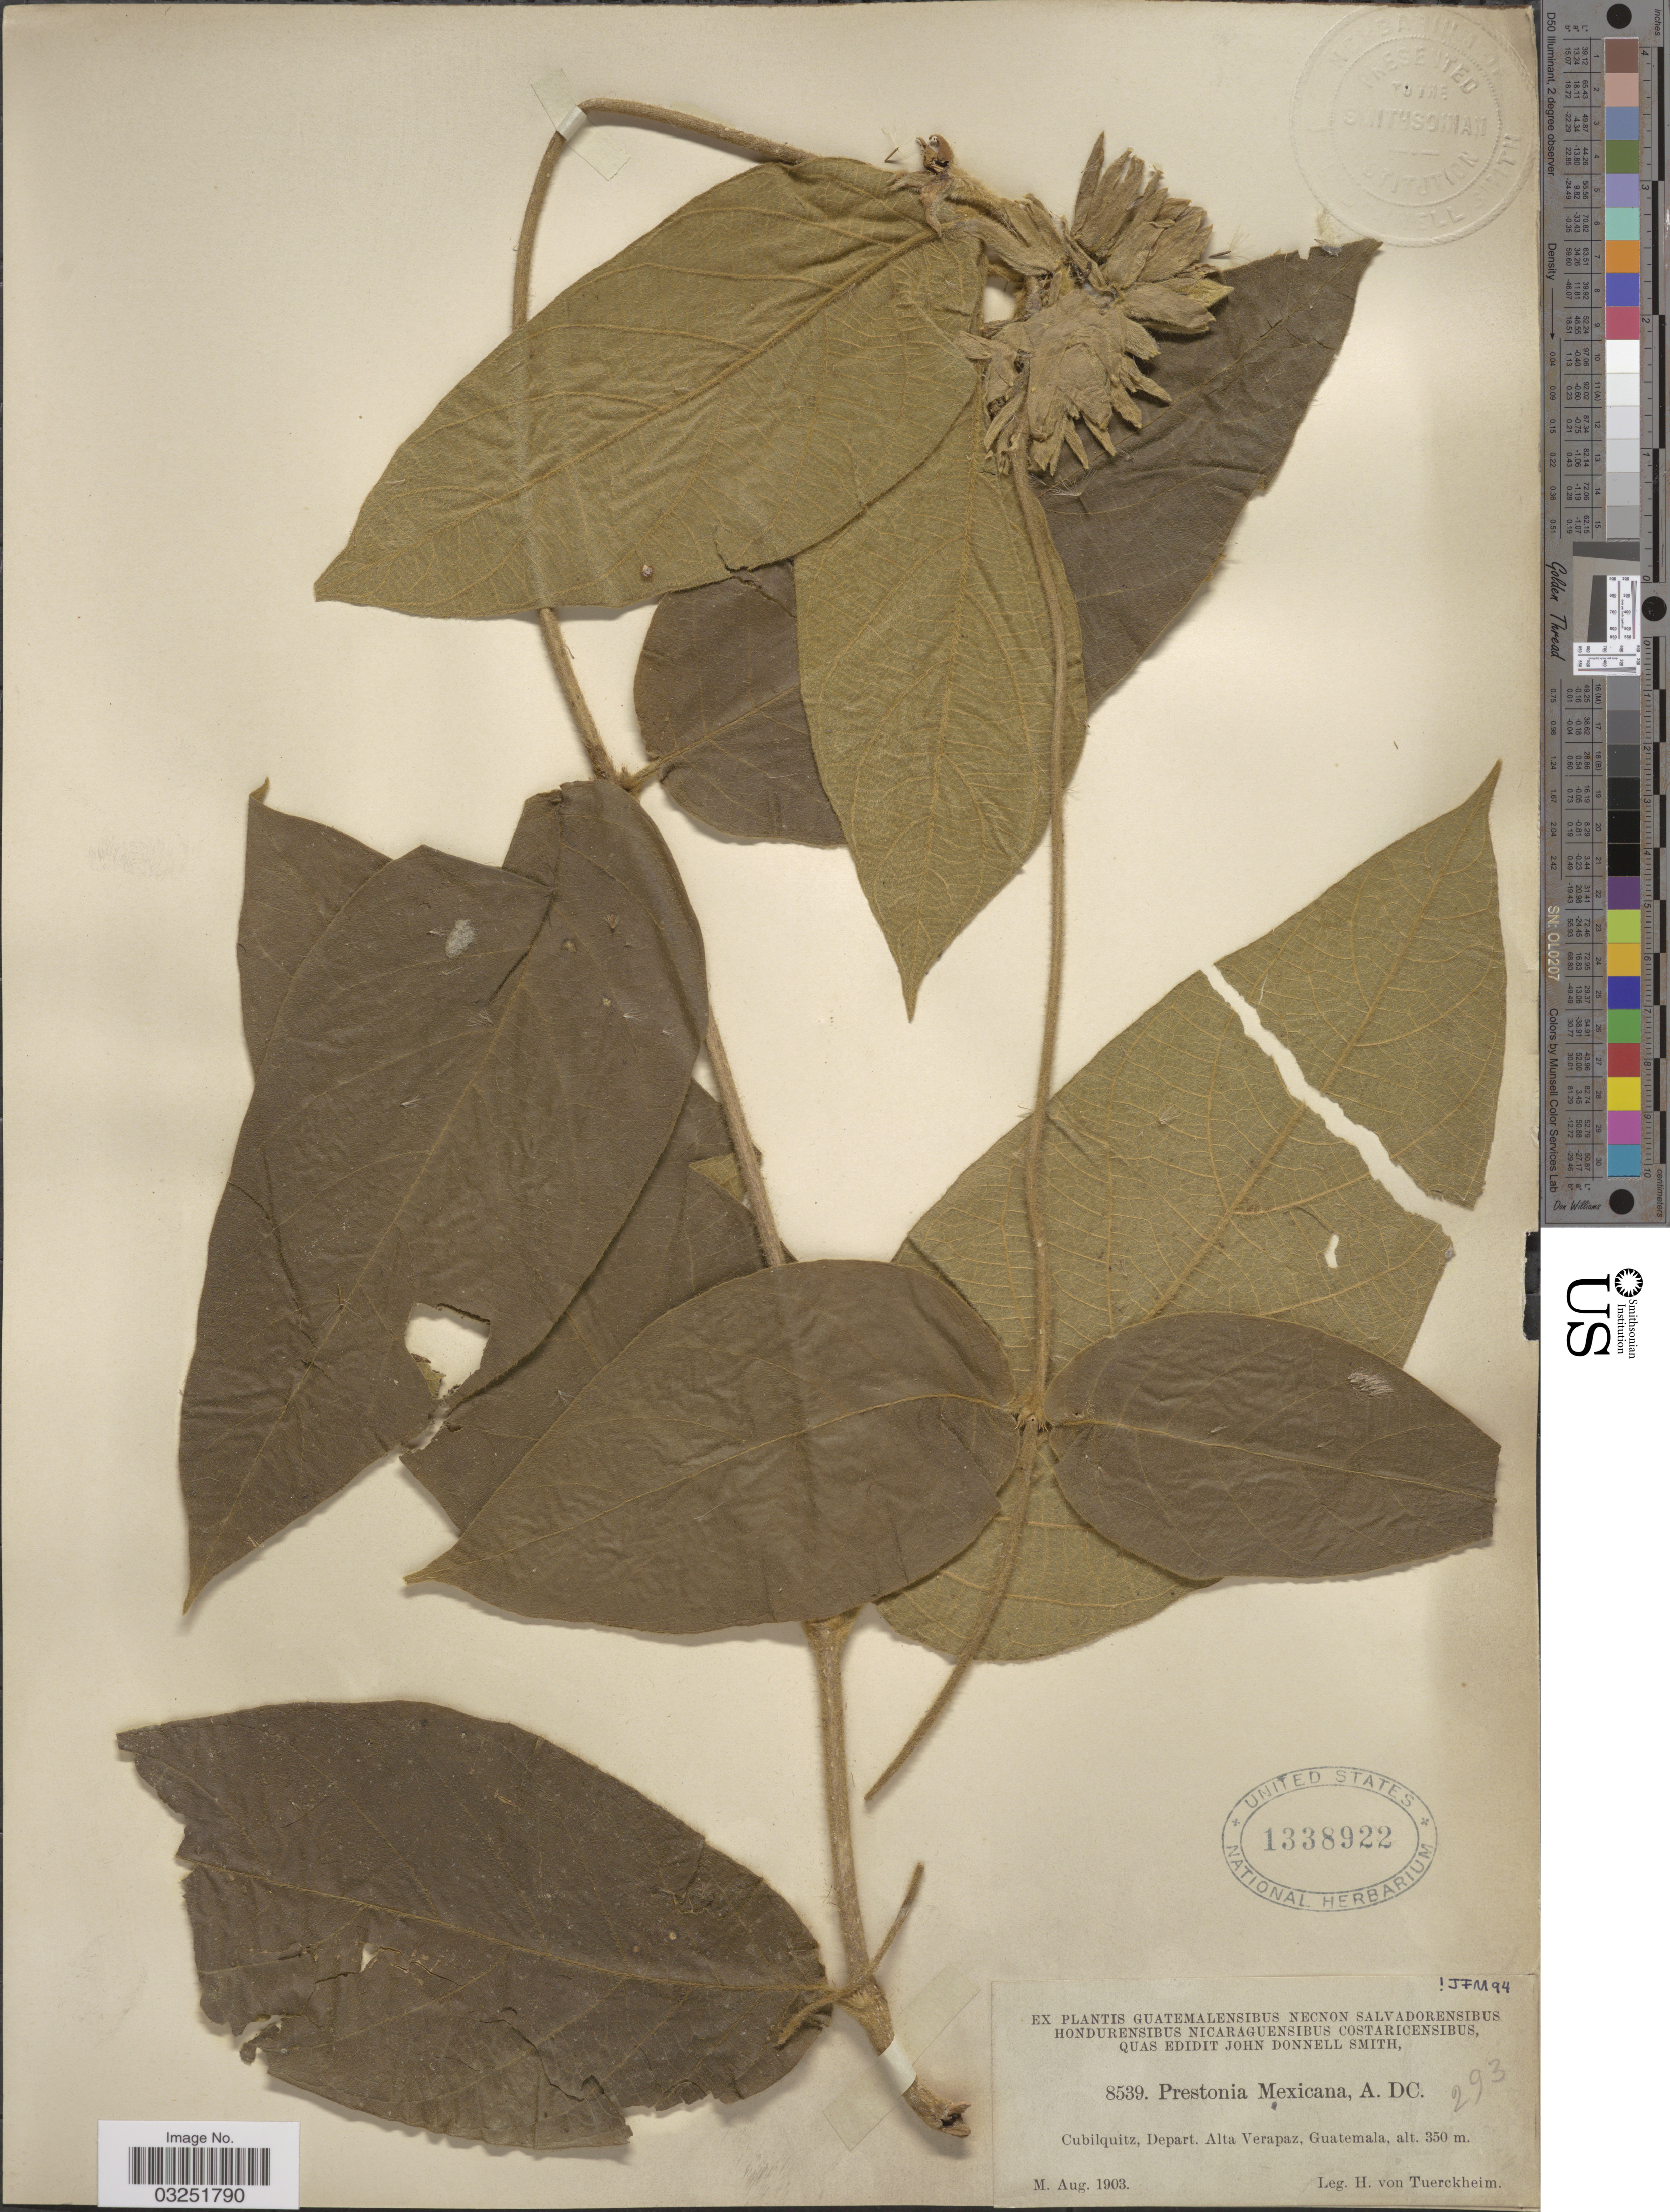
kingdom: Plantae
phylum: Tracheophyta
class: Magnoliopsida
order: Gentianales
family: Apocynaceae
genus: Prestonia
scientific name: Prestonia mexicana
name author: DC.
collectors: H. von Türckheim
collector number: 8539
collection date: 1903-08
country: Guatemala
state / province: Alta Verapaz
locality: Cubilquitz, Depart. Alta Verapaz, Guatemala.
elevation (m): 350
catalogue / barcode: US 1338922